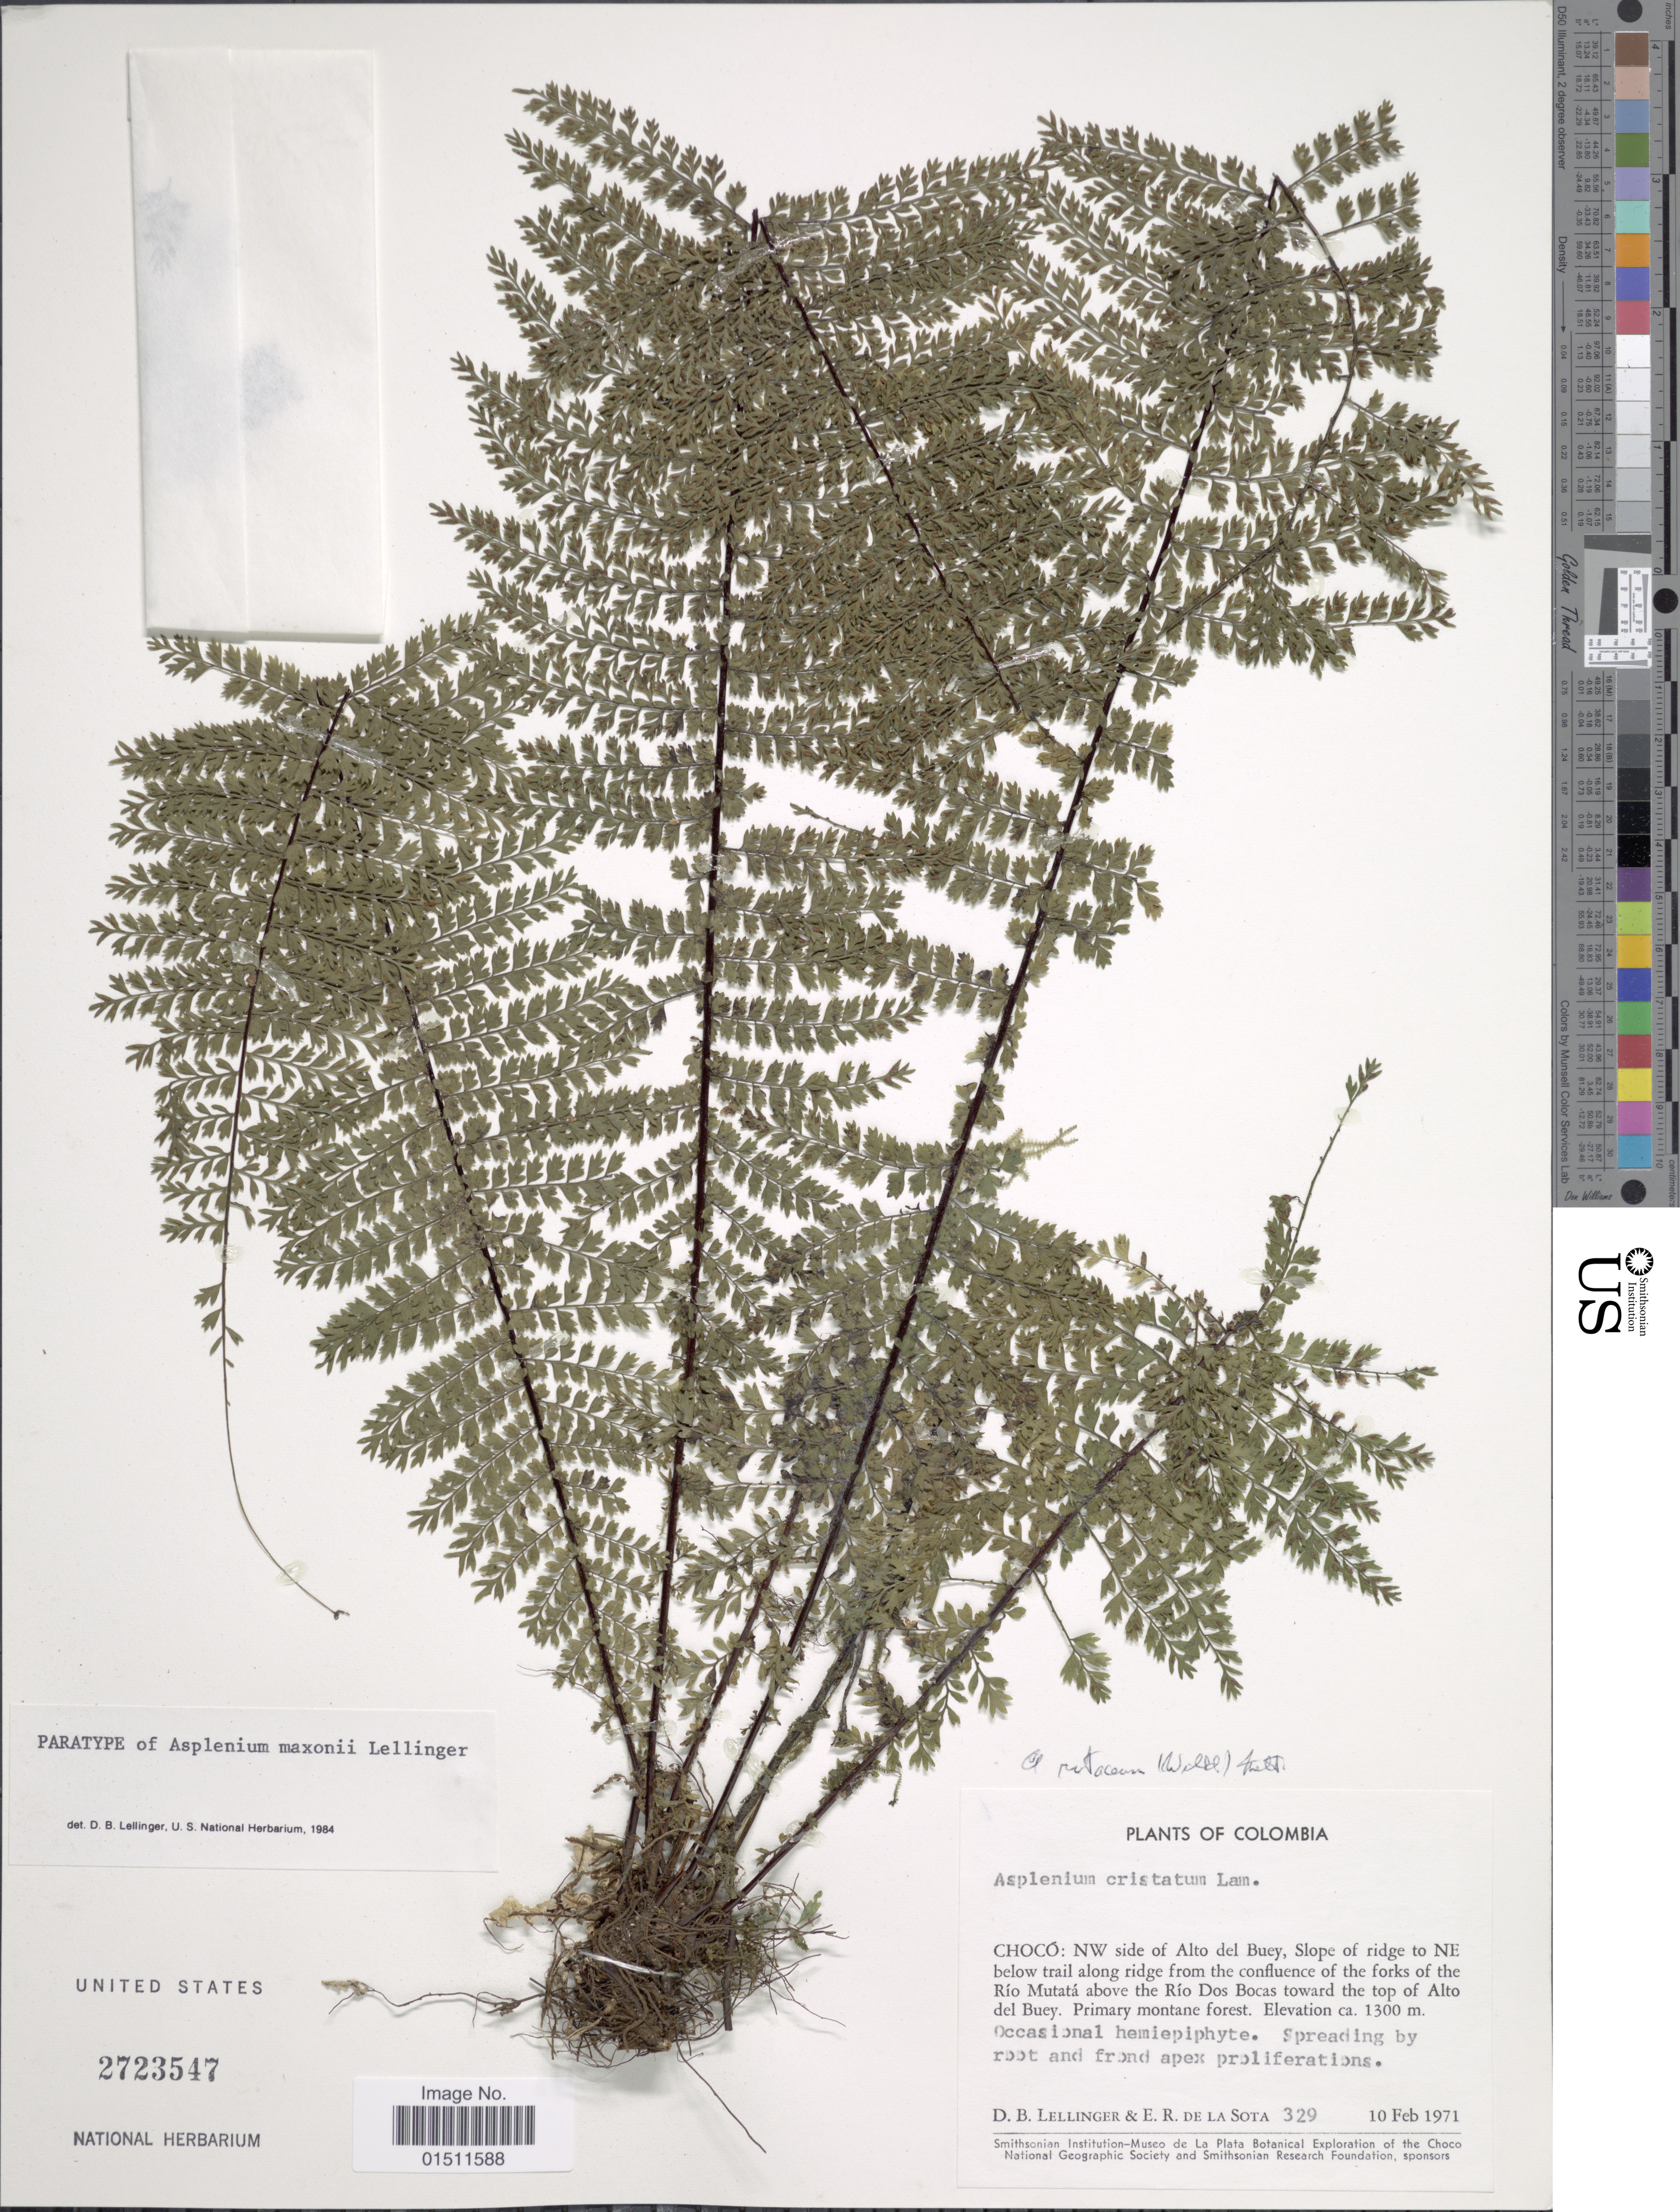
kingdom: Plantae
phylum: Tracheophyta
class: Polypodiopsida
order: Polypodiales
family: Aspleniaceae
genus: Asplenium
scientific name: Asplenium maxonii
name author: Lellinger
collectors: D. B. Lellinger & E. R. de la Sota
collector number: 329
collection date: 1971-02-10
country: Colombia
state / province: Chocó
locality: NW side of Alto del Buey, slope of ridge to NE below trail along ridge from the confluence of the forks of the Rio Mutata above the Rio Dos Bocas toward the top of Alto del Buey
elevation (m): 1300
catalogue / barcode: US 2723547